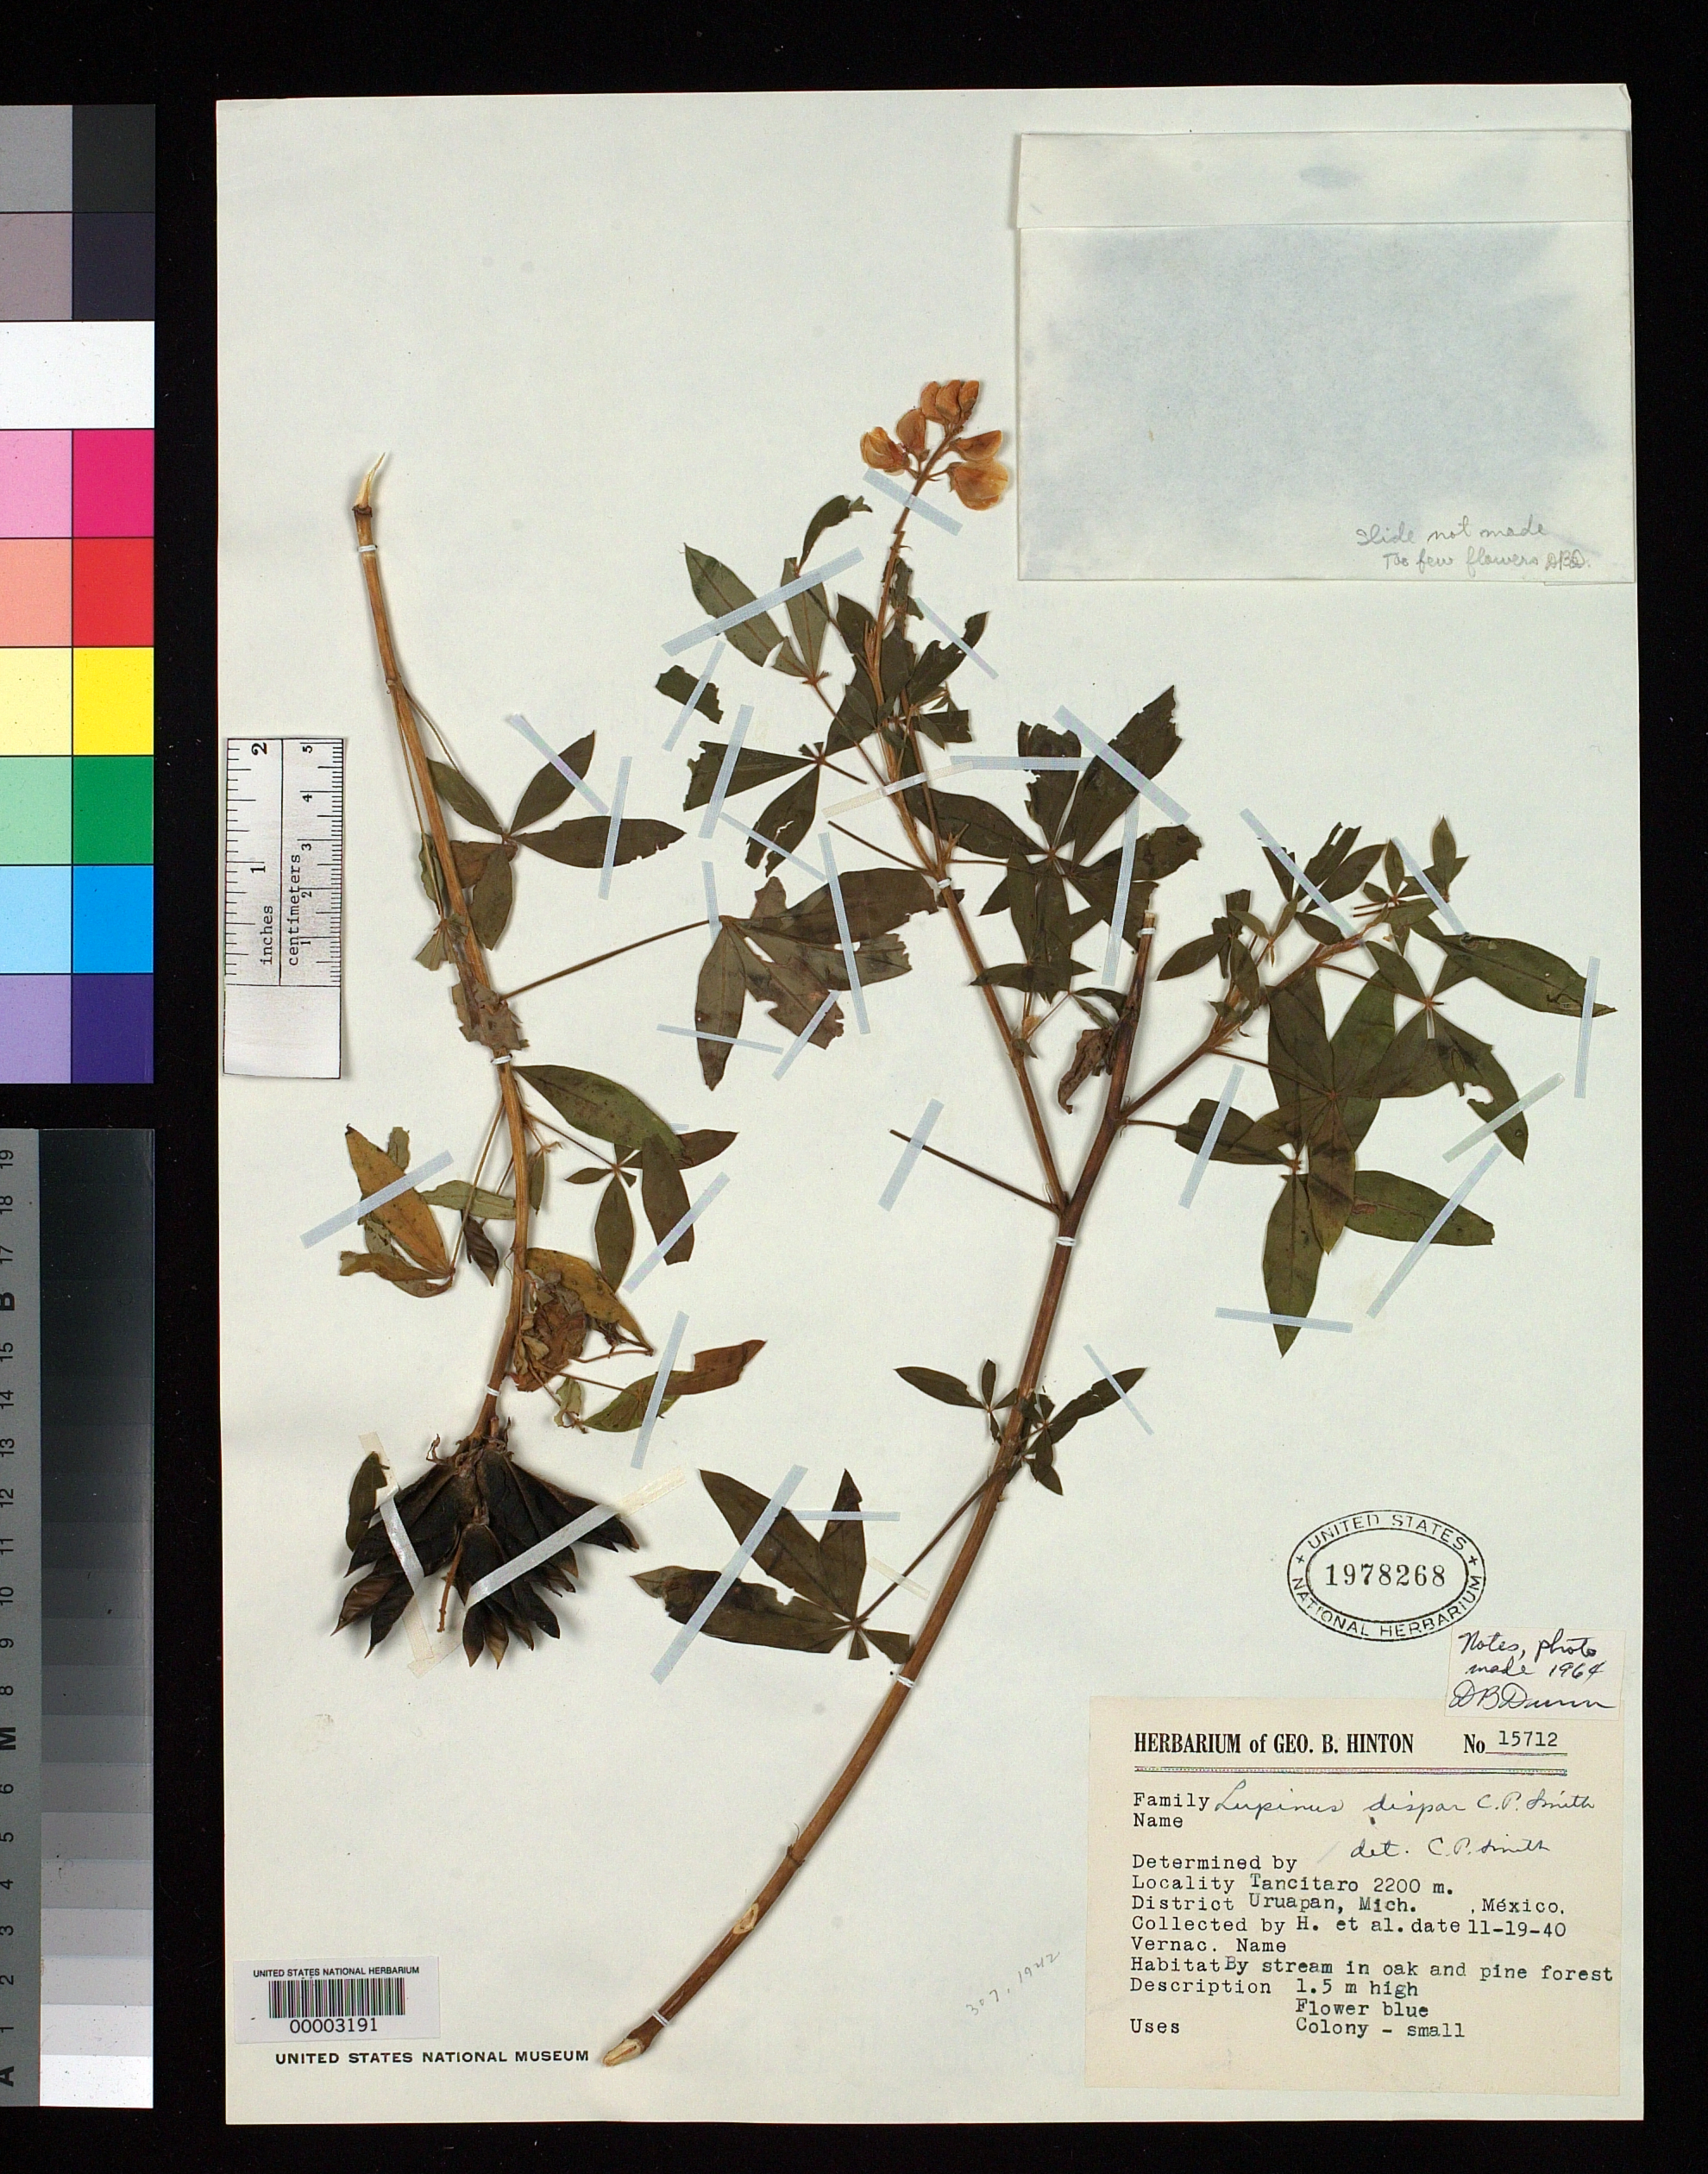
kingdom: Plantae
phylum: Tracheophyta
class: Magnoliopsida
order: Fabales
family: Fabaceae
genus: Lupinus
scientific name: Lupinus dispar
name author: C.P. Sm.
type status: Isotype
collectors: G. B. Hinton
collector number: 15712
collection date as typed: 19 Nov 1940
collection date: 1940-11-19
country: Mexico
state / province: Michoacán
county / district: Uruapan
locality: Tancitaro.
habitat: By stream in oak and pine forest.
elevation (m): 2200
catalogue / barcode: US 1978268